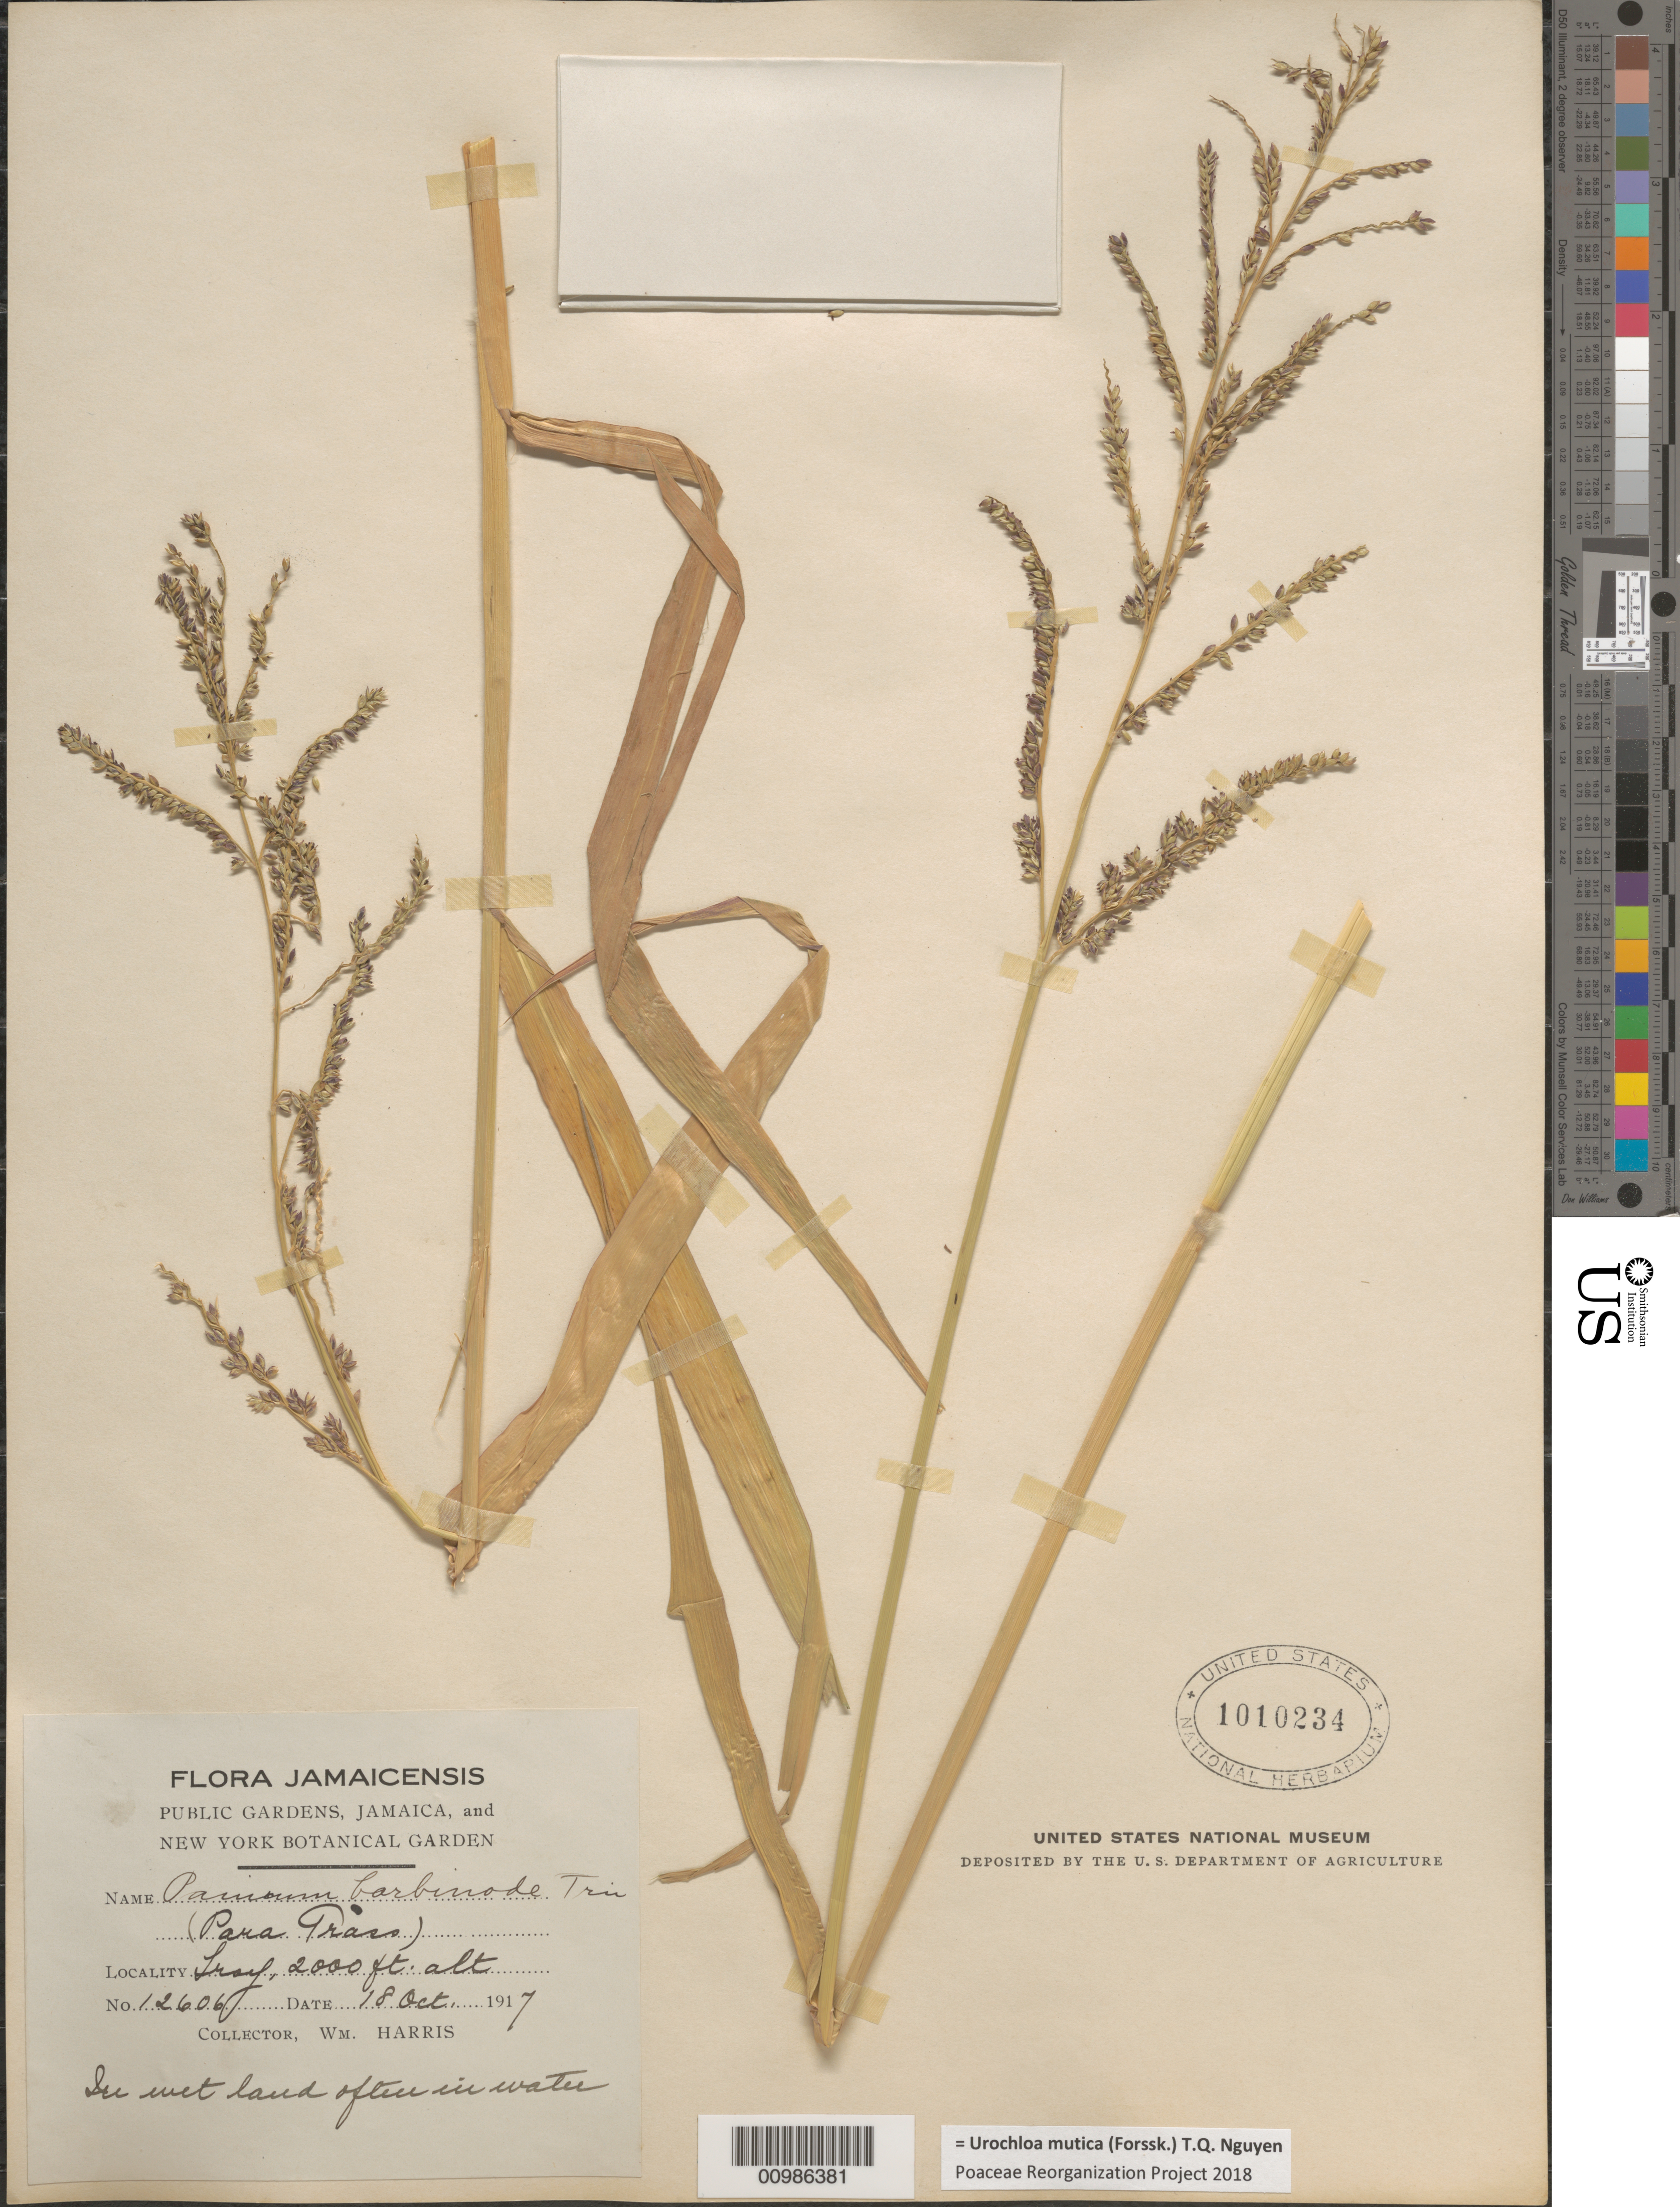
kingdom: Plantae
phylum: Tracheophyta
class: Liliopsida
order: Poales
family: Poaceae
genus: Brachiaria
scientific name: Brachiaria mutica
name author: (Forssk.) Stapf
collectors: W. H. Harris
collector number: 12606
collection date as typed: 18 Oct 1917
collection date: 1917-10-18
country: Jamaica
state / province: Saint Mary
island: Jamaica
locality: Troy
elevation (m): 610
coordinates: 0 N, 0 E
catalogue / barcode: US 1010234